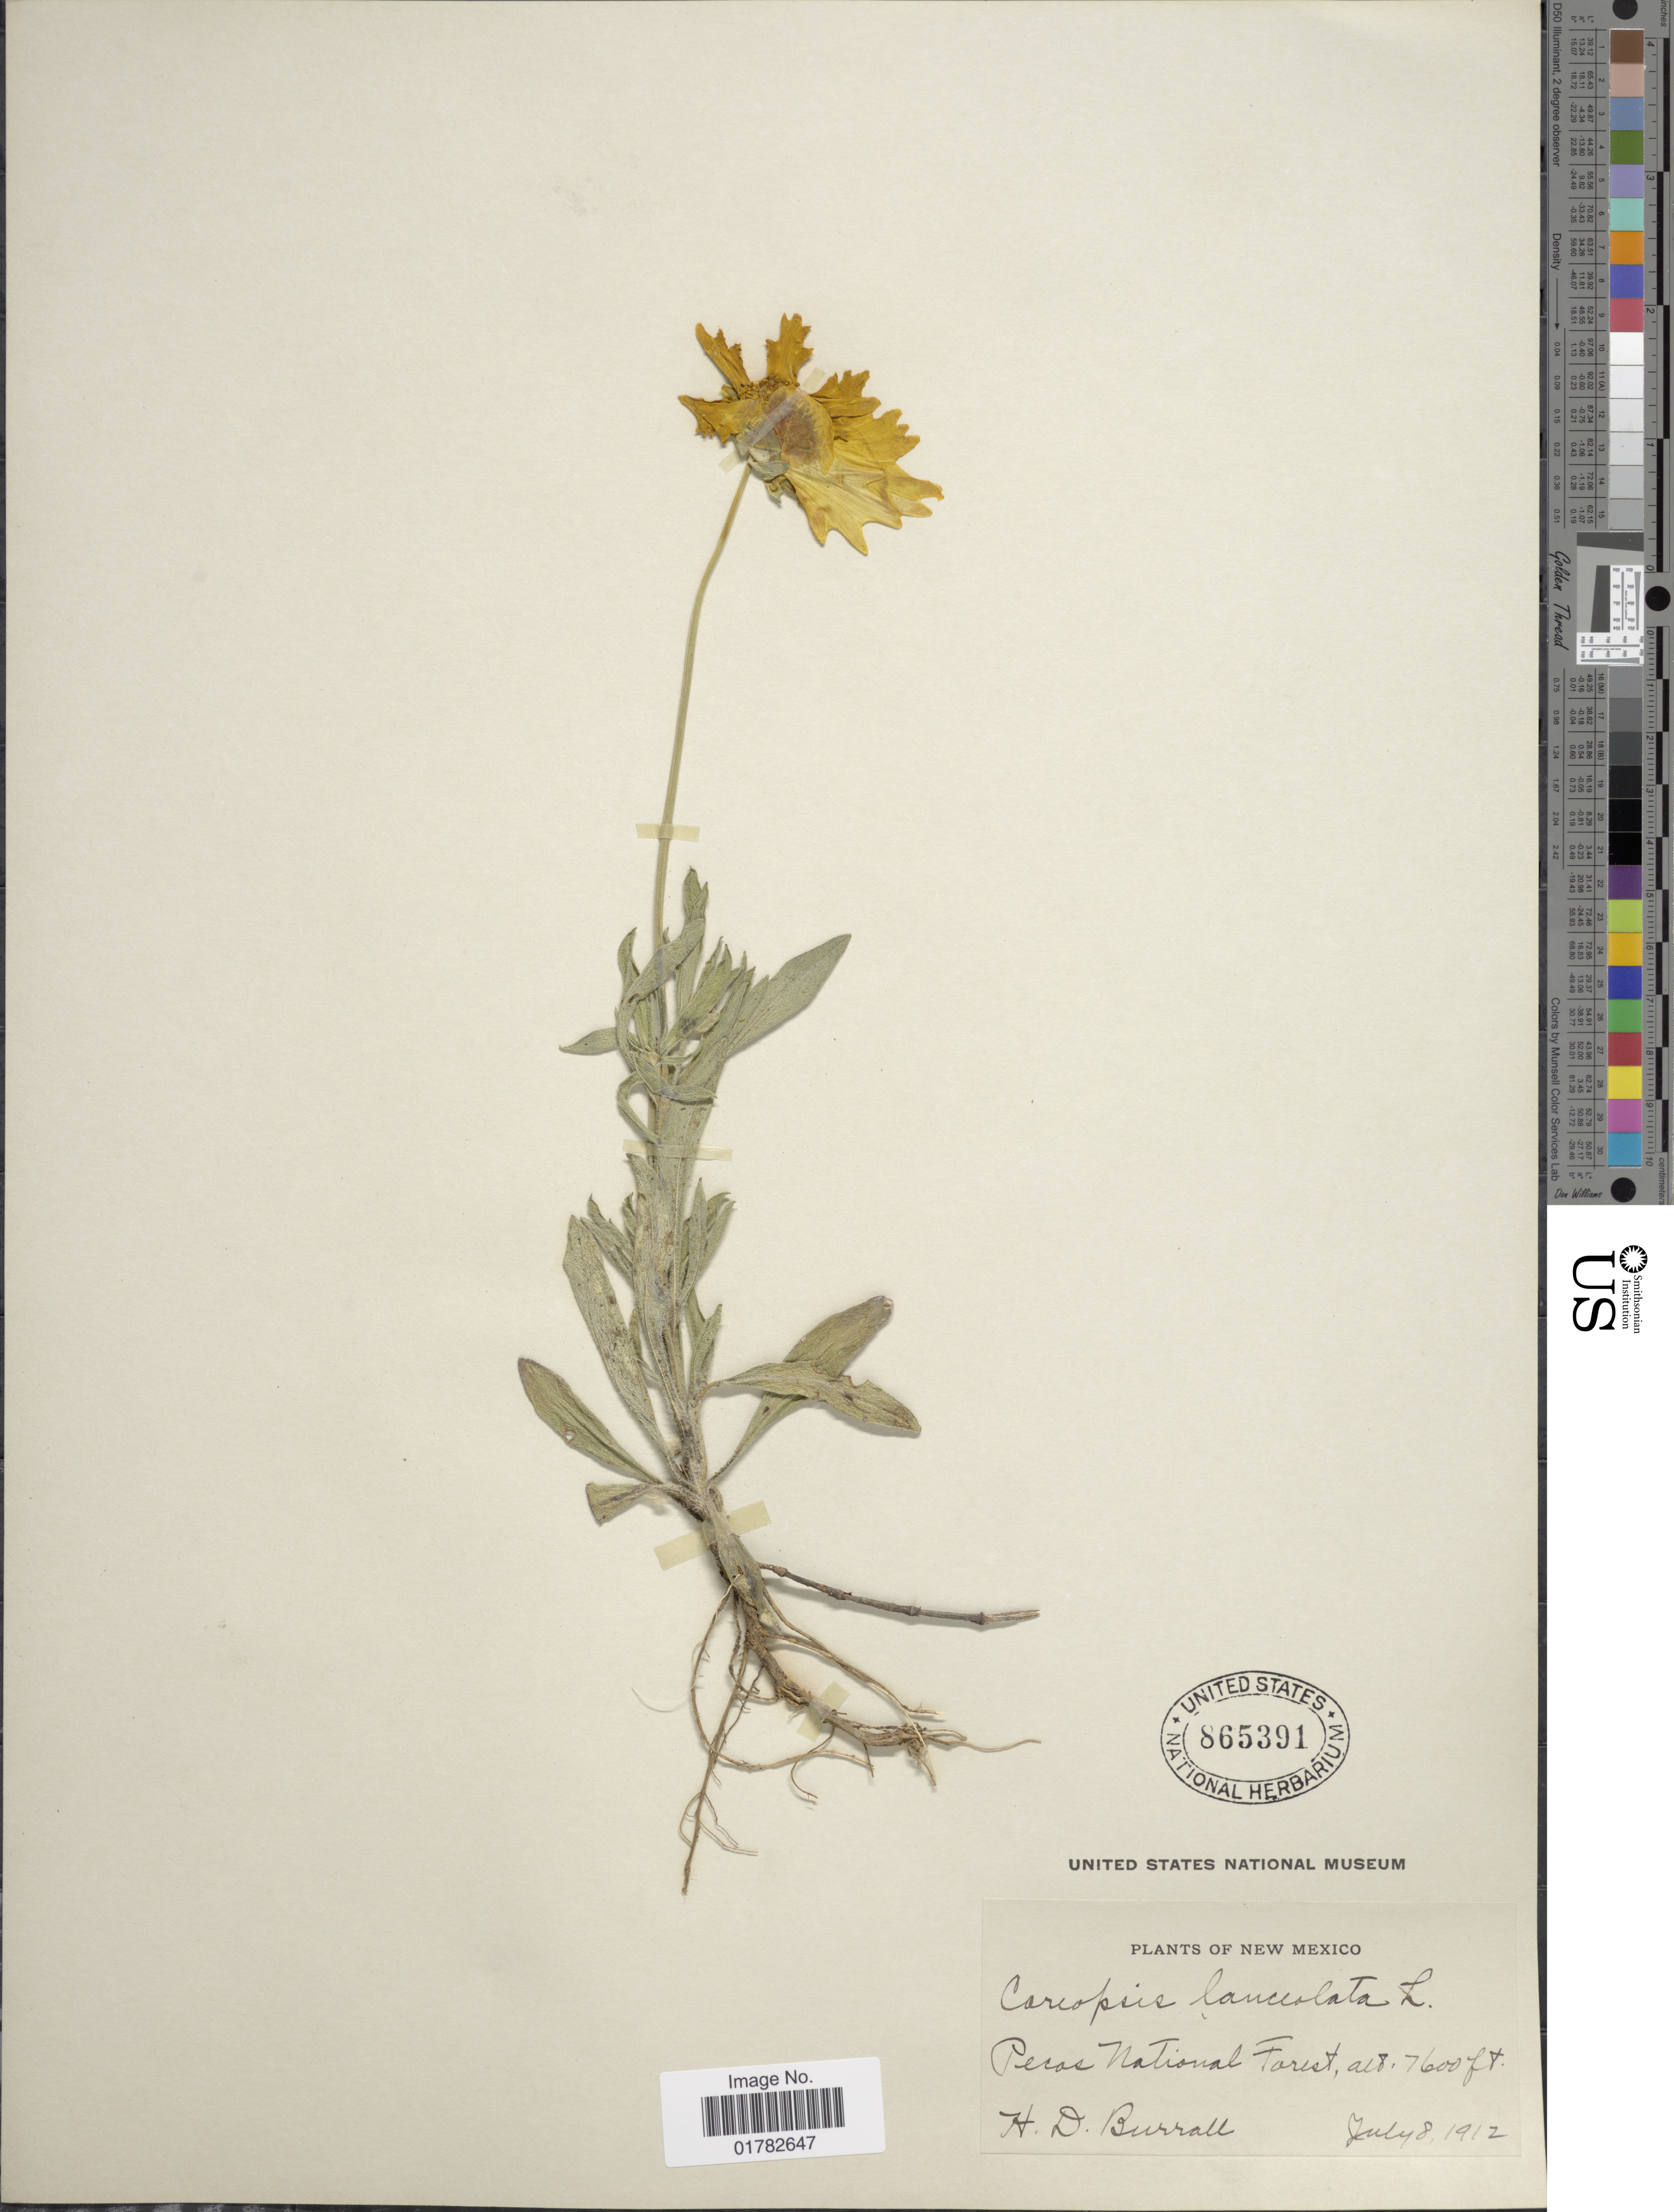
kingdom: Plantae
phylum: Tracheophyta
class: Magnoliopsida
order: Asterales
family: Asteraceae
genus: Coreopsis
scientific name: Coreopsis lanceolata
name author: L.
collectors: H. Burrall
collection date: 1912-07-08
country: United States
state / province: New Mexico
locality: Pecas National Forest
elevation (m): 2316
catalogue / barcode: US 865391